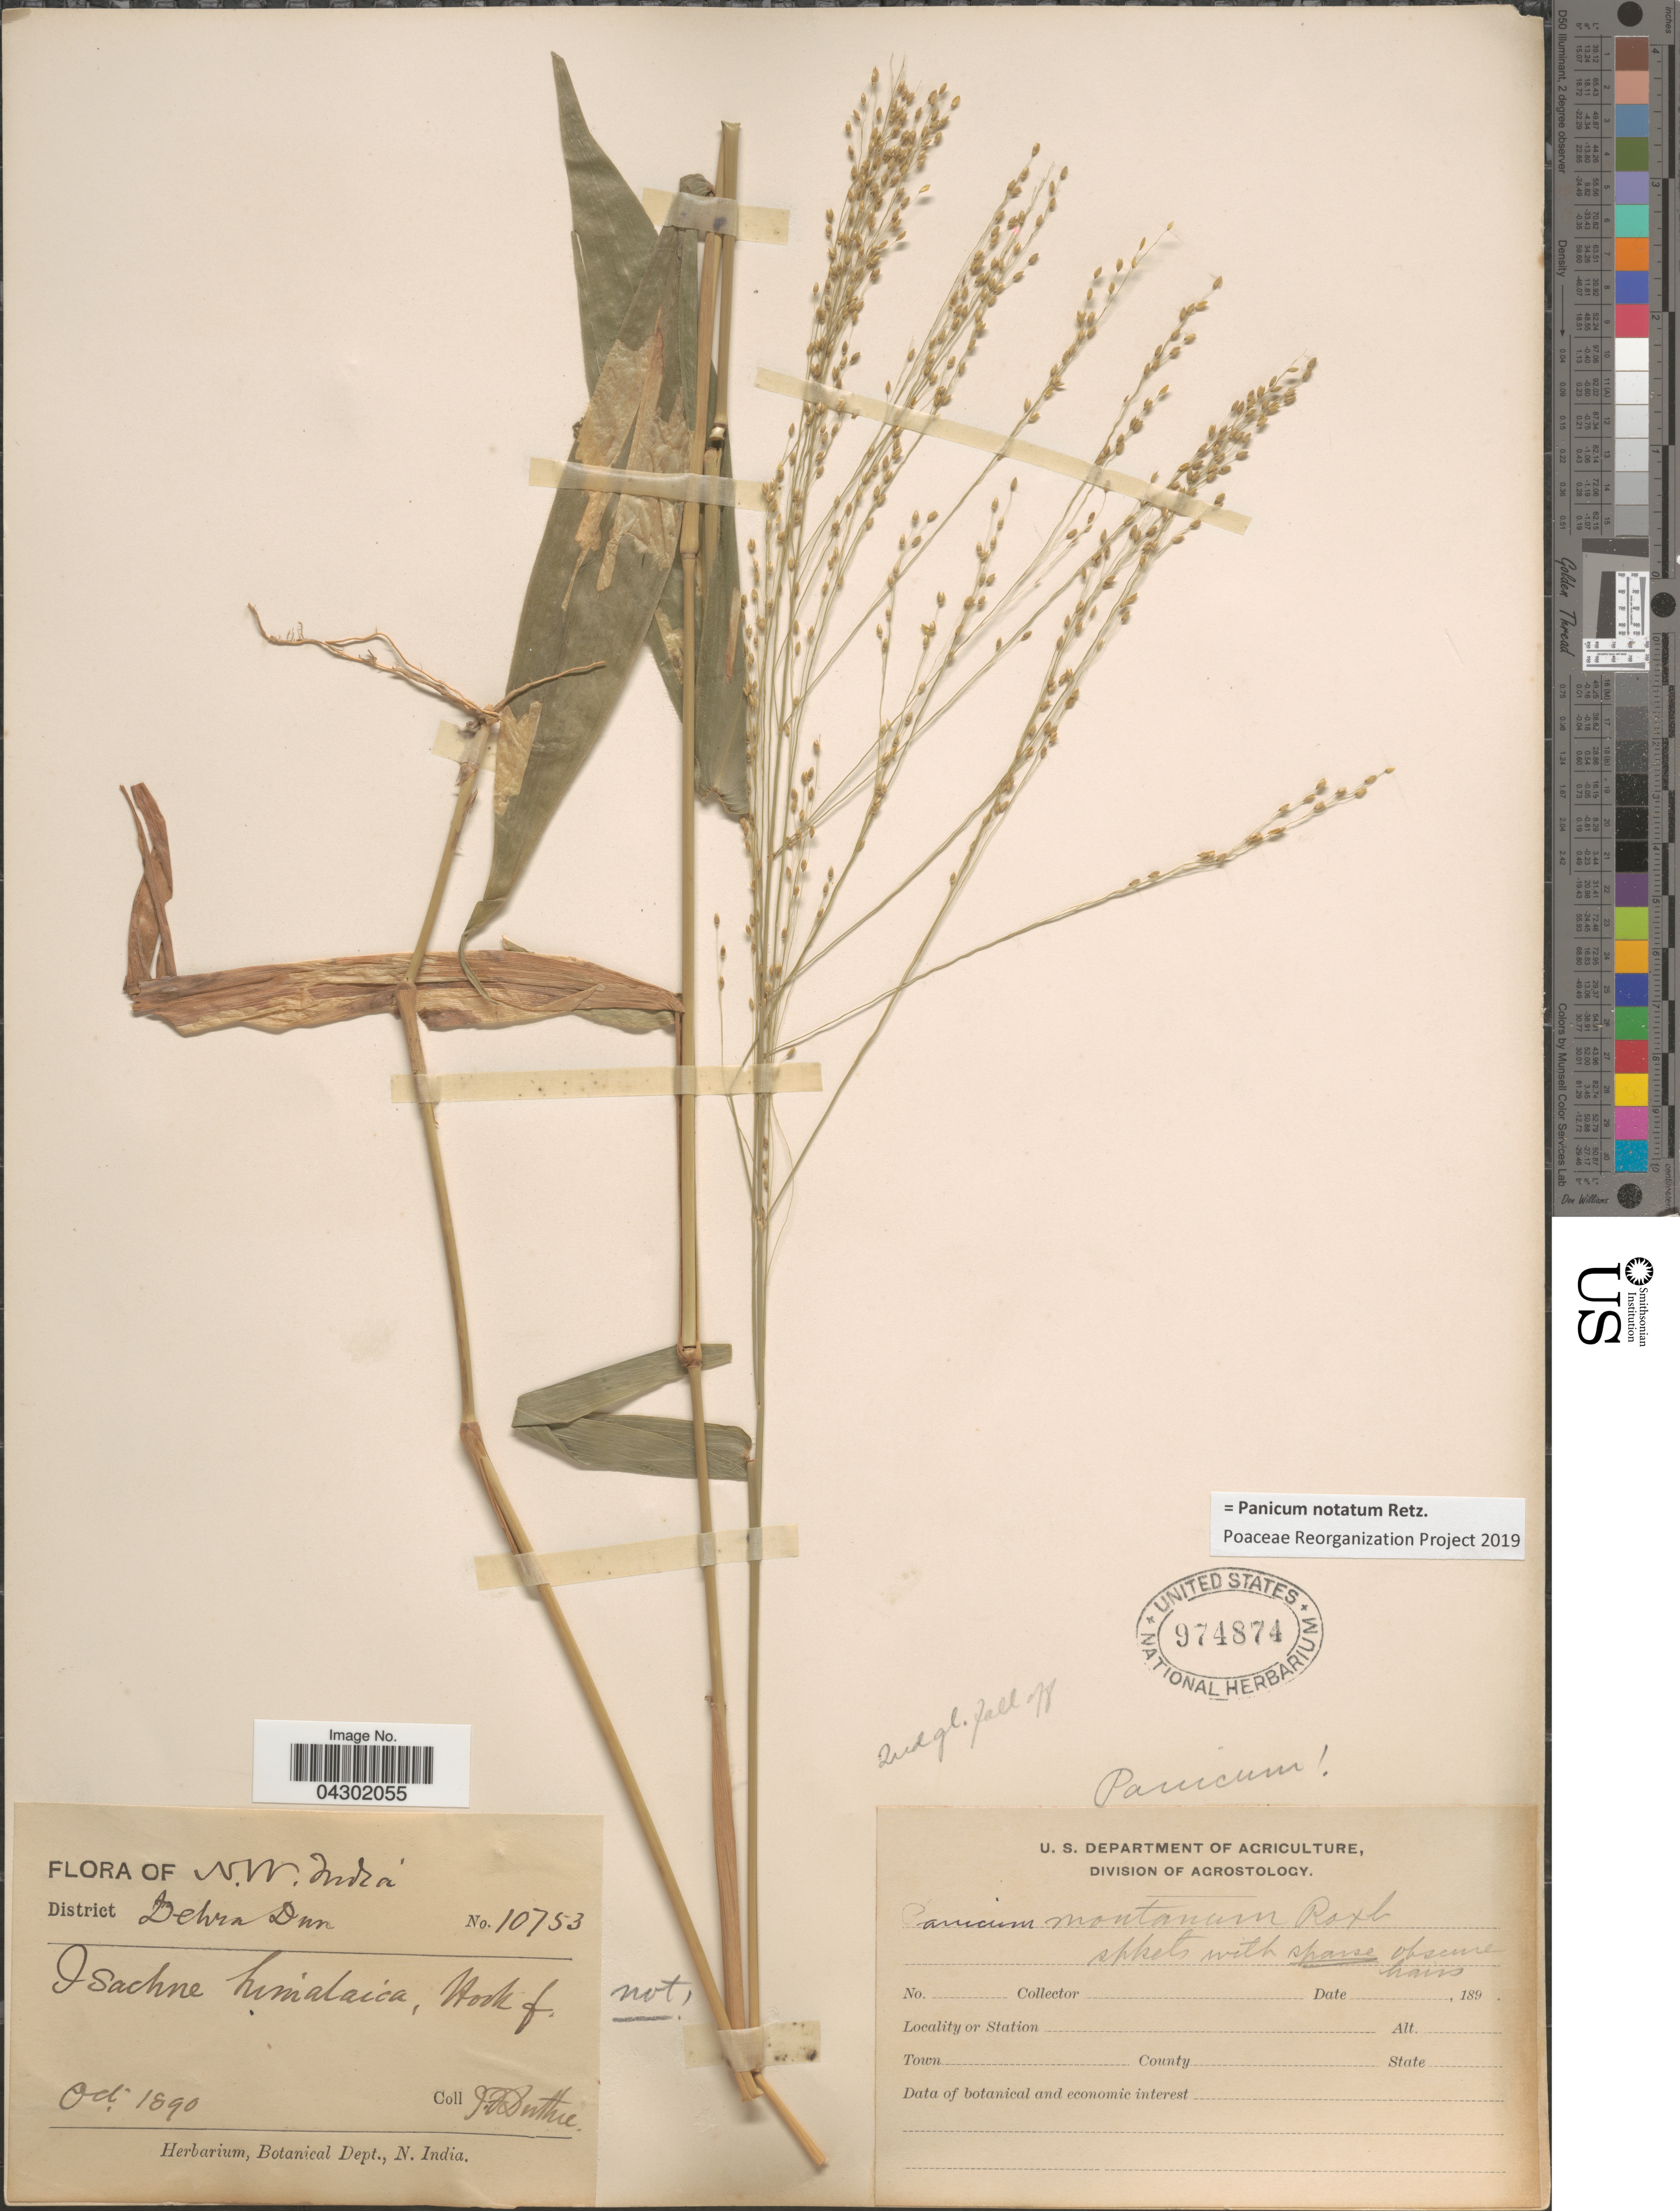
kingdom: Plantae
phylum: Tracheophyta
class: Liliopsida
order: Poales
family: Poaceae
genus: Panicum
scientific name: Panicum notatum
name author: Retz.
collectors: J. F. Duthie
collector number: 10753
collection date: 1890-10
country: India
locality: N.W. India. District Dehra Dun.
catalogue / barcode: US 974874